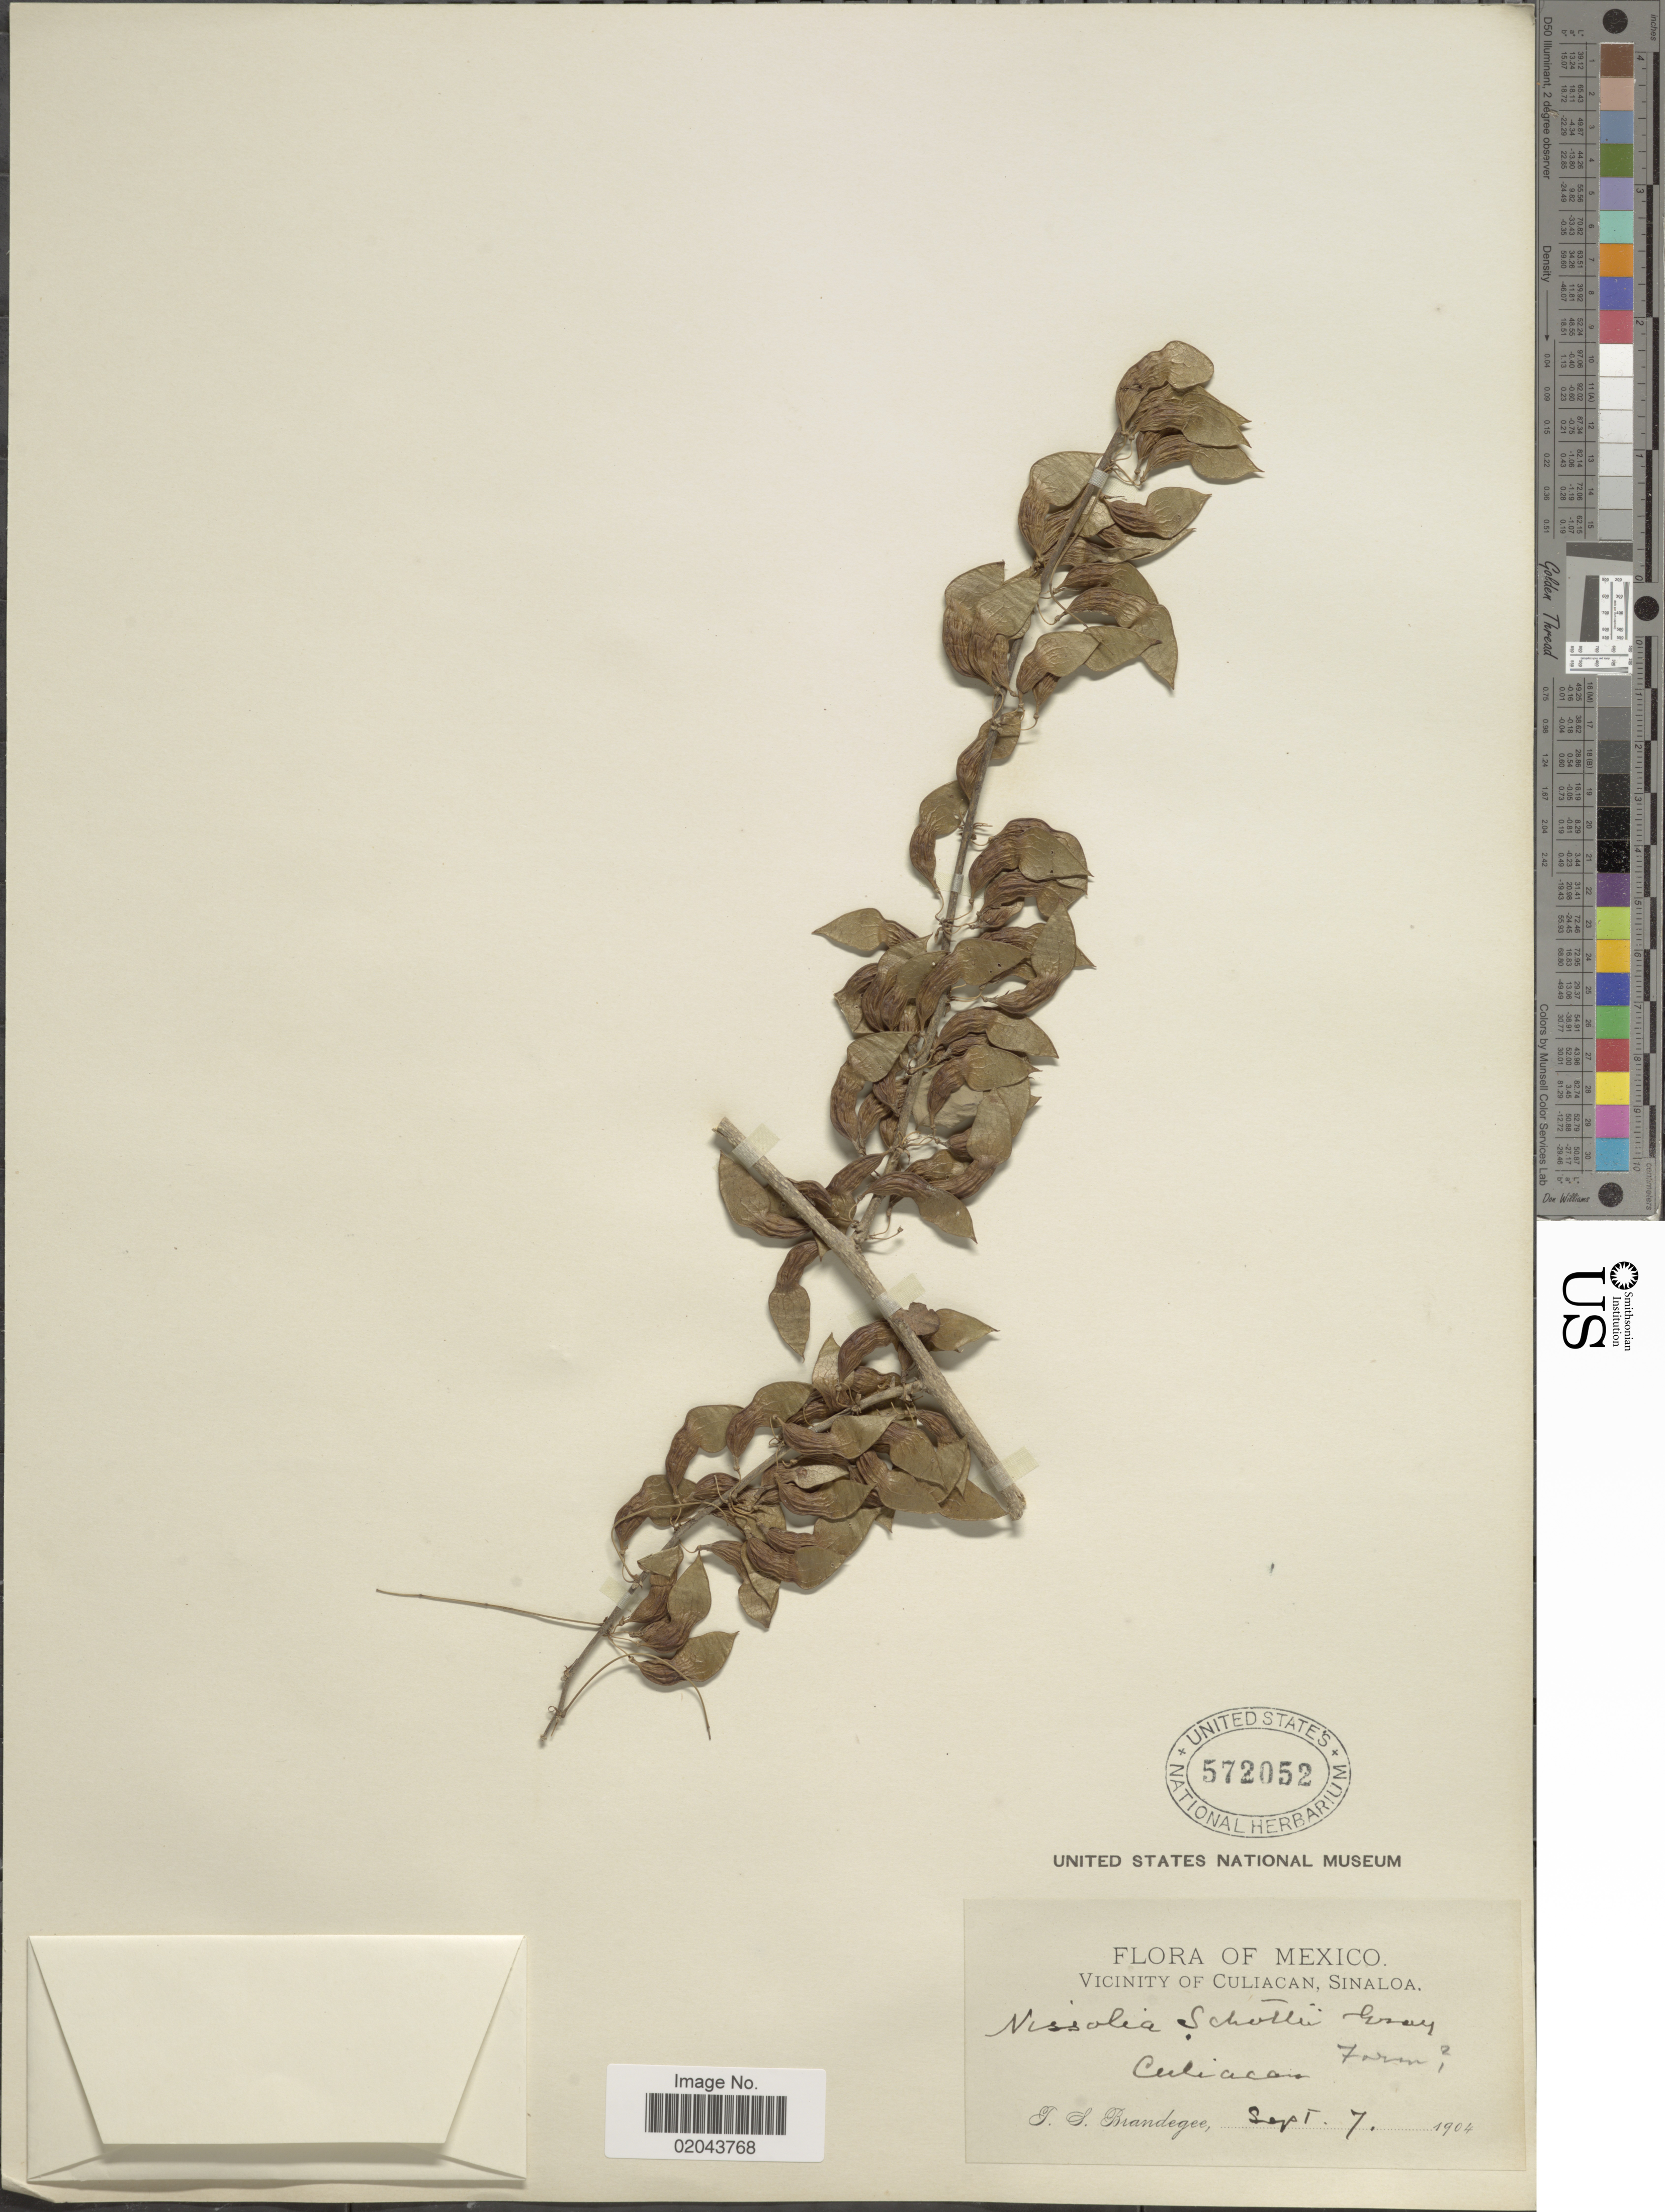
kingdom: Plantae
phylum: Tracheophyta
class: Magnoliopsida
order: Fabales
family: Fabaceae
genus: Nissolia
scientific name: Nissolia schottii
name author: A. Gray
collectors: T. S. Brandegee (herbarium)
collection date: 1904-09-07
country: Mexico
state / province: Sinaloa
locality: Vicinity of Culiacan.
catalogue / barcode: US 572052